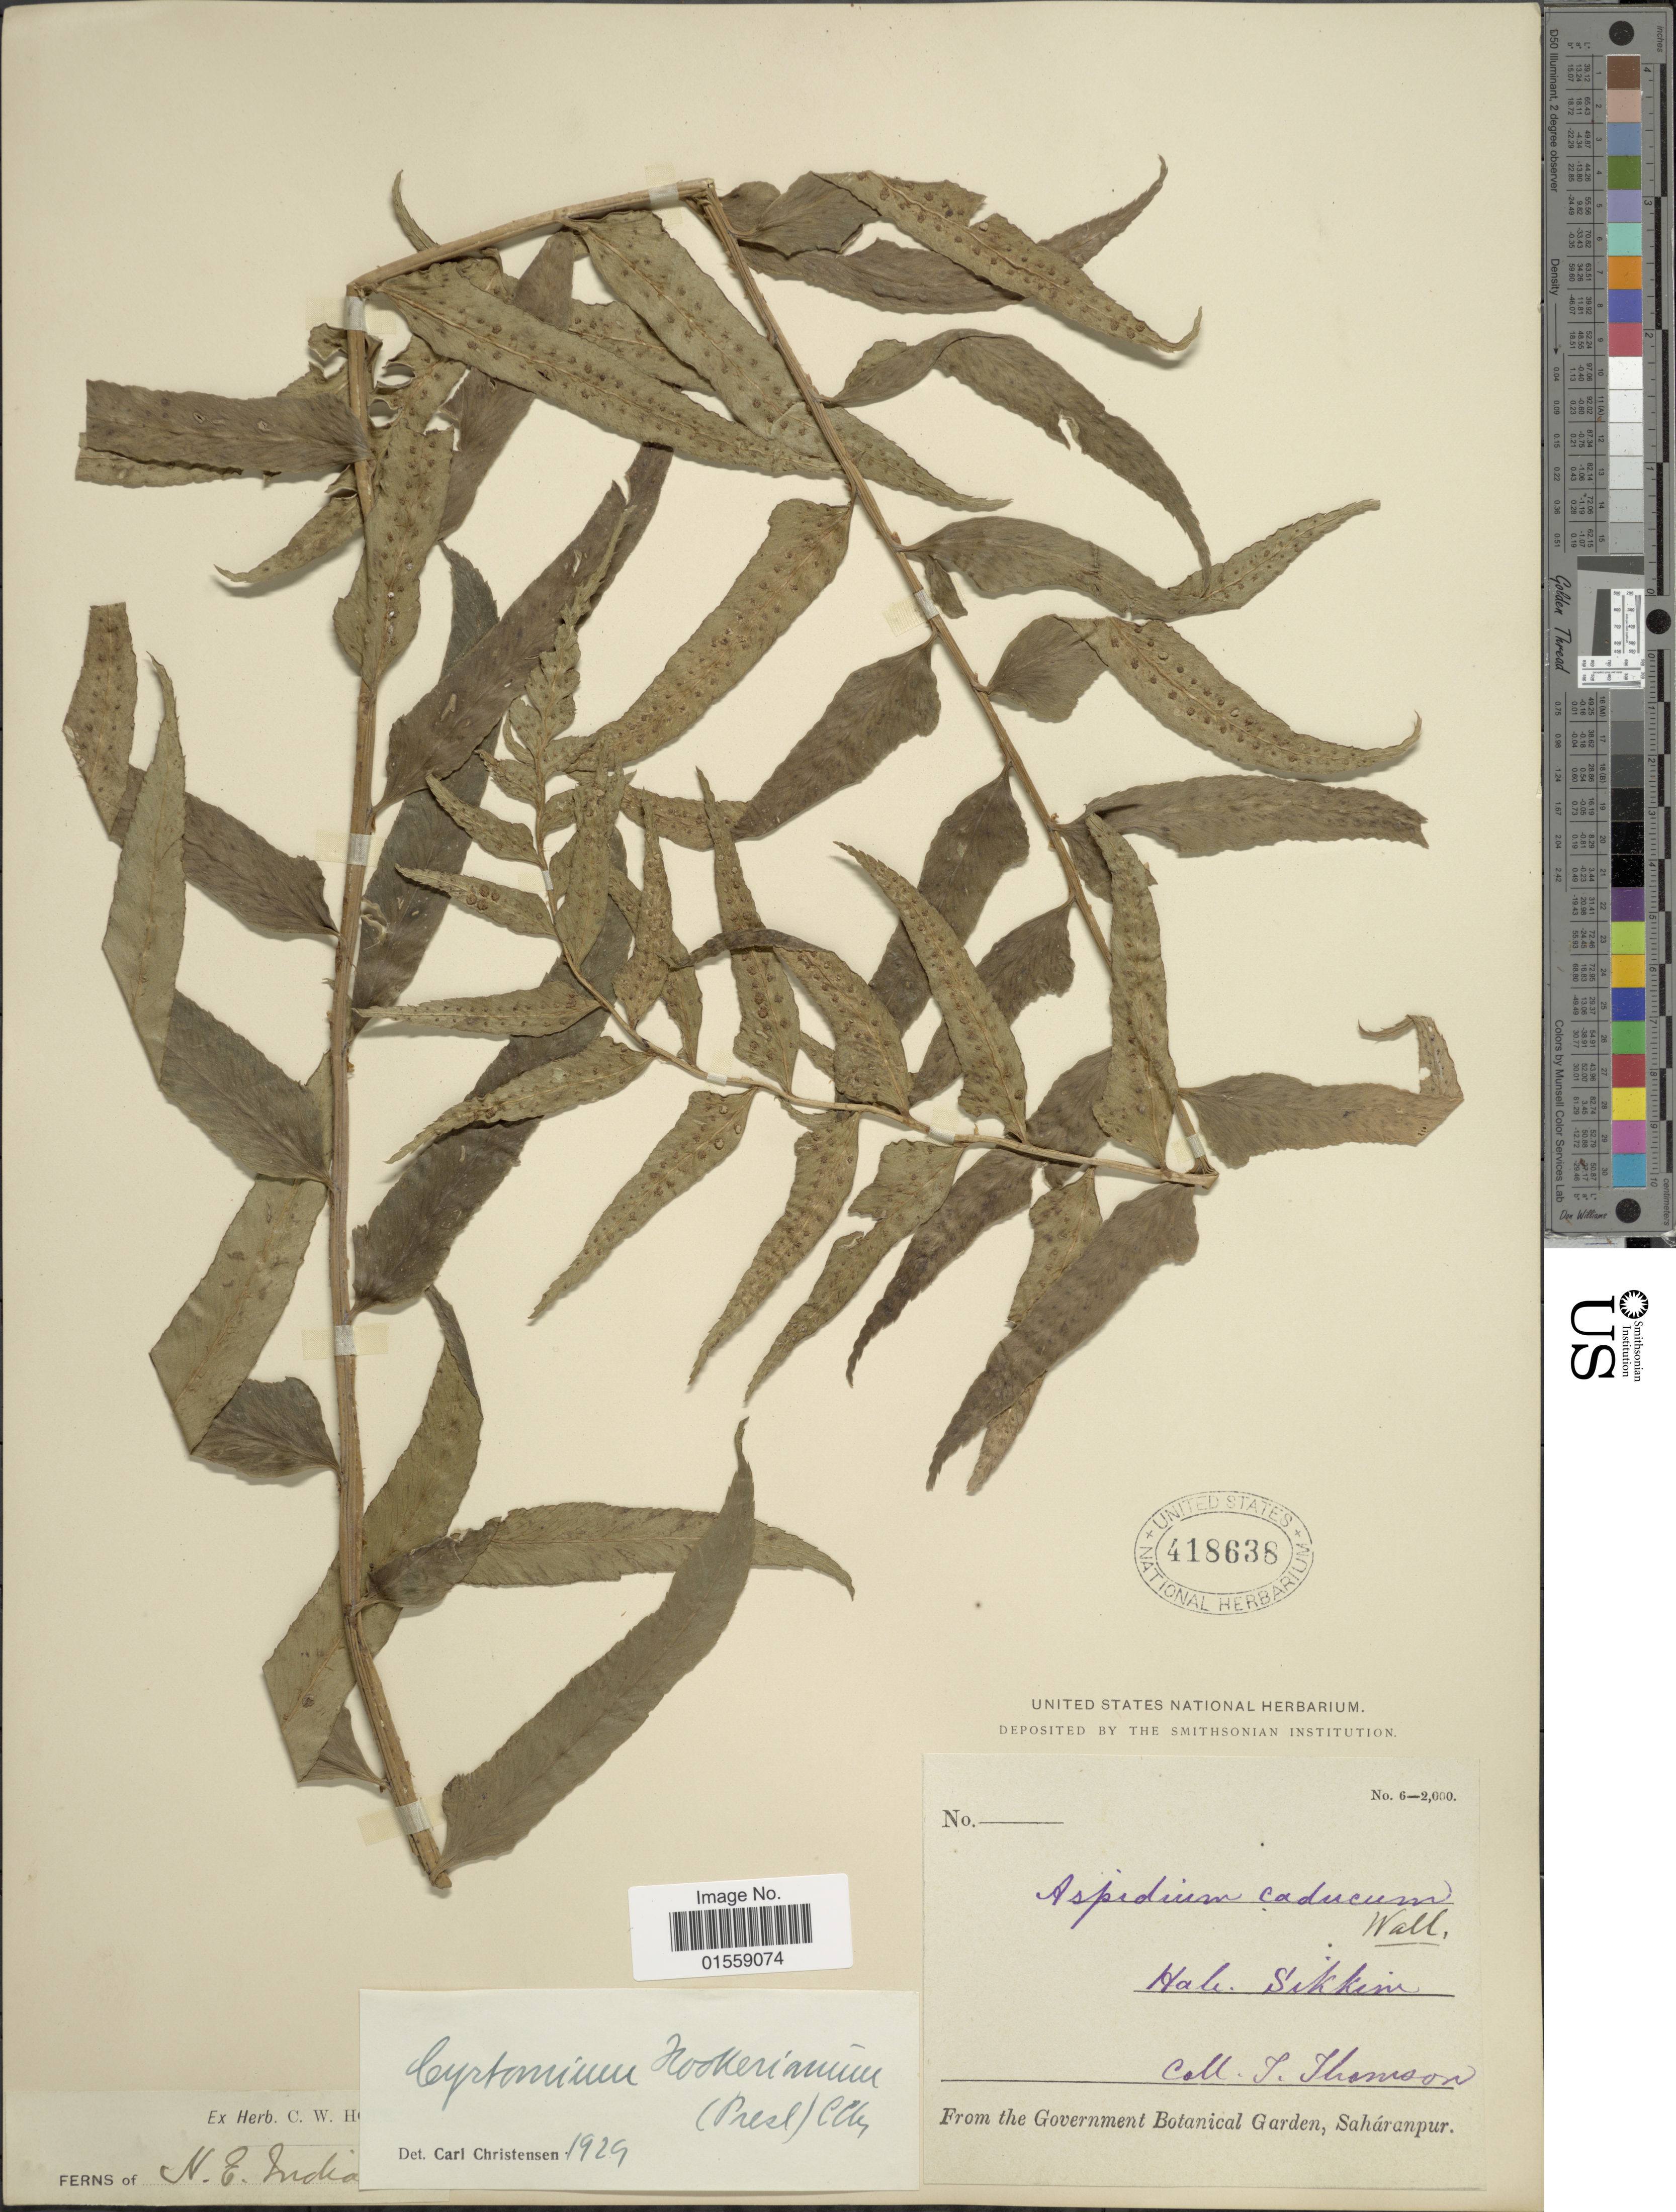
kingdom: Plantae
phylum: Tracheophyta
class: Polypodiopsida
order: Polypodiales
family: Dryopteridaceae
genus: Polystichum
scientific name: Polystichum hookerianum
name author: (C. Presl) C. Chr.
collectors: T. Thomson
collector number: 6-2000?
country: India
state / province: Sikkim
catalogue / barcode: US 418638